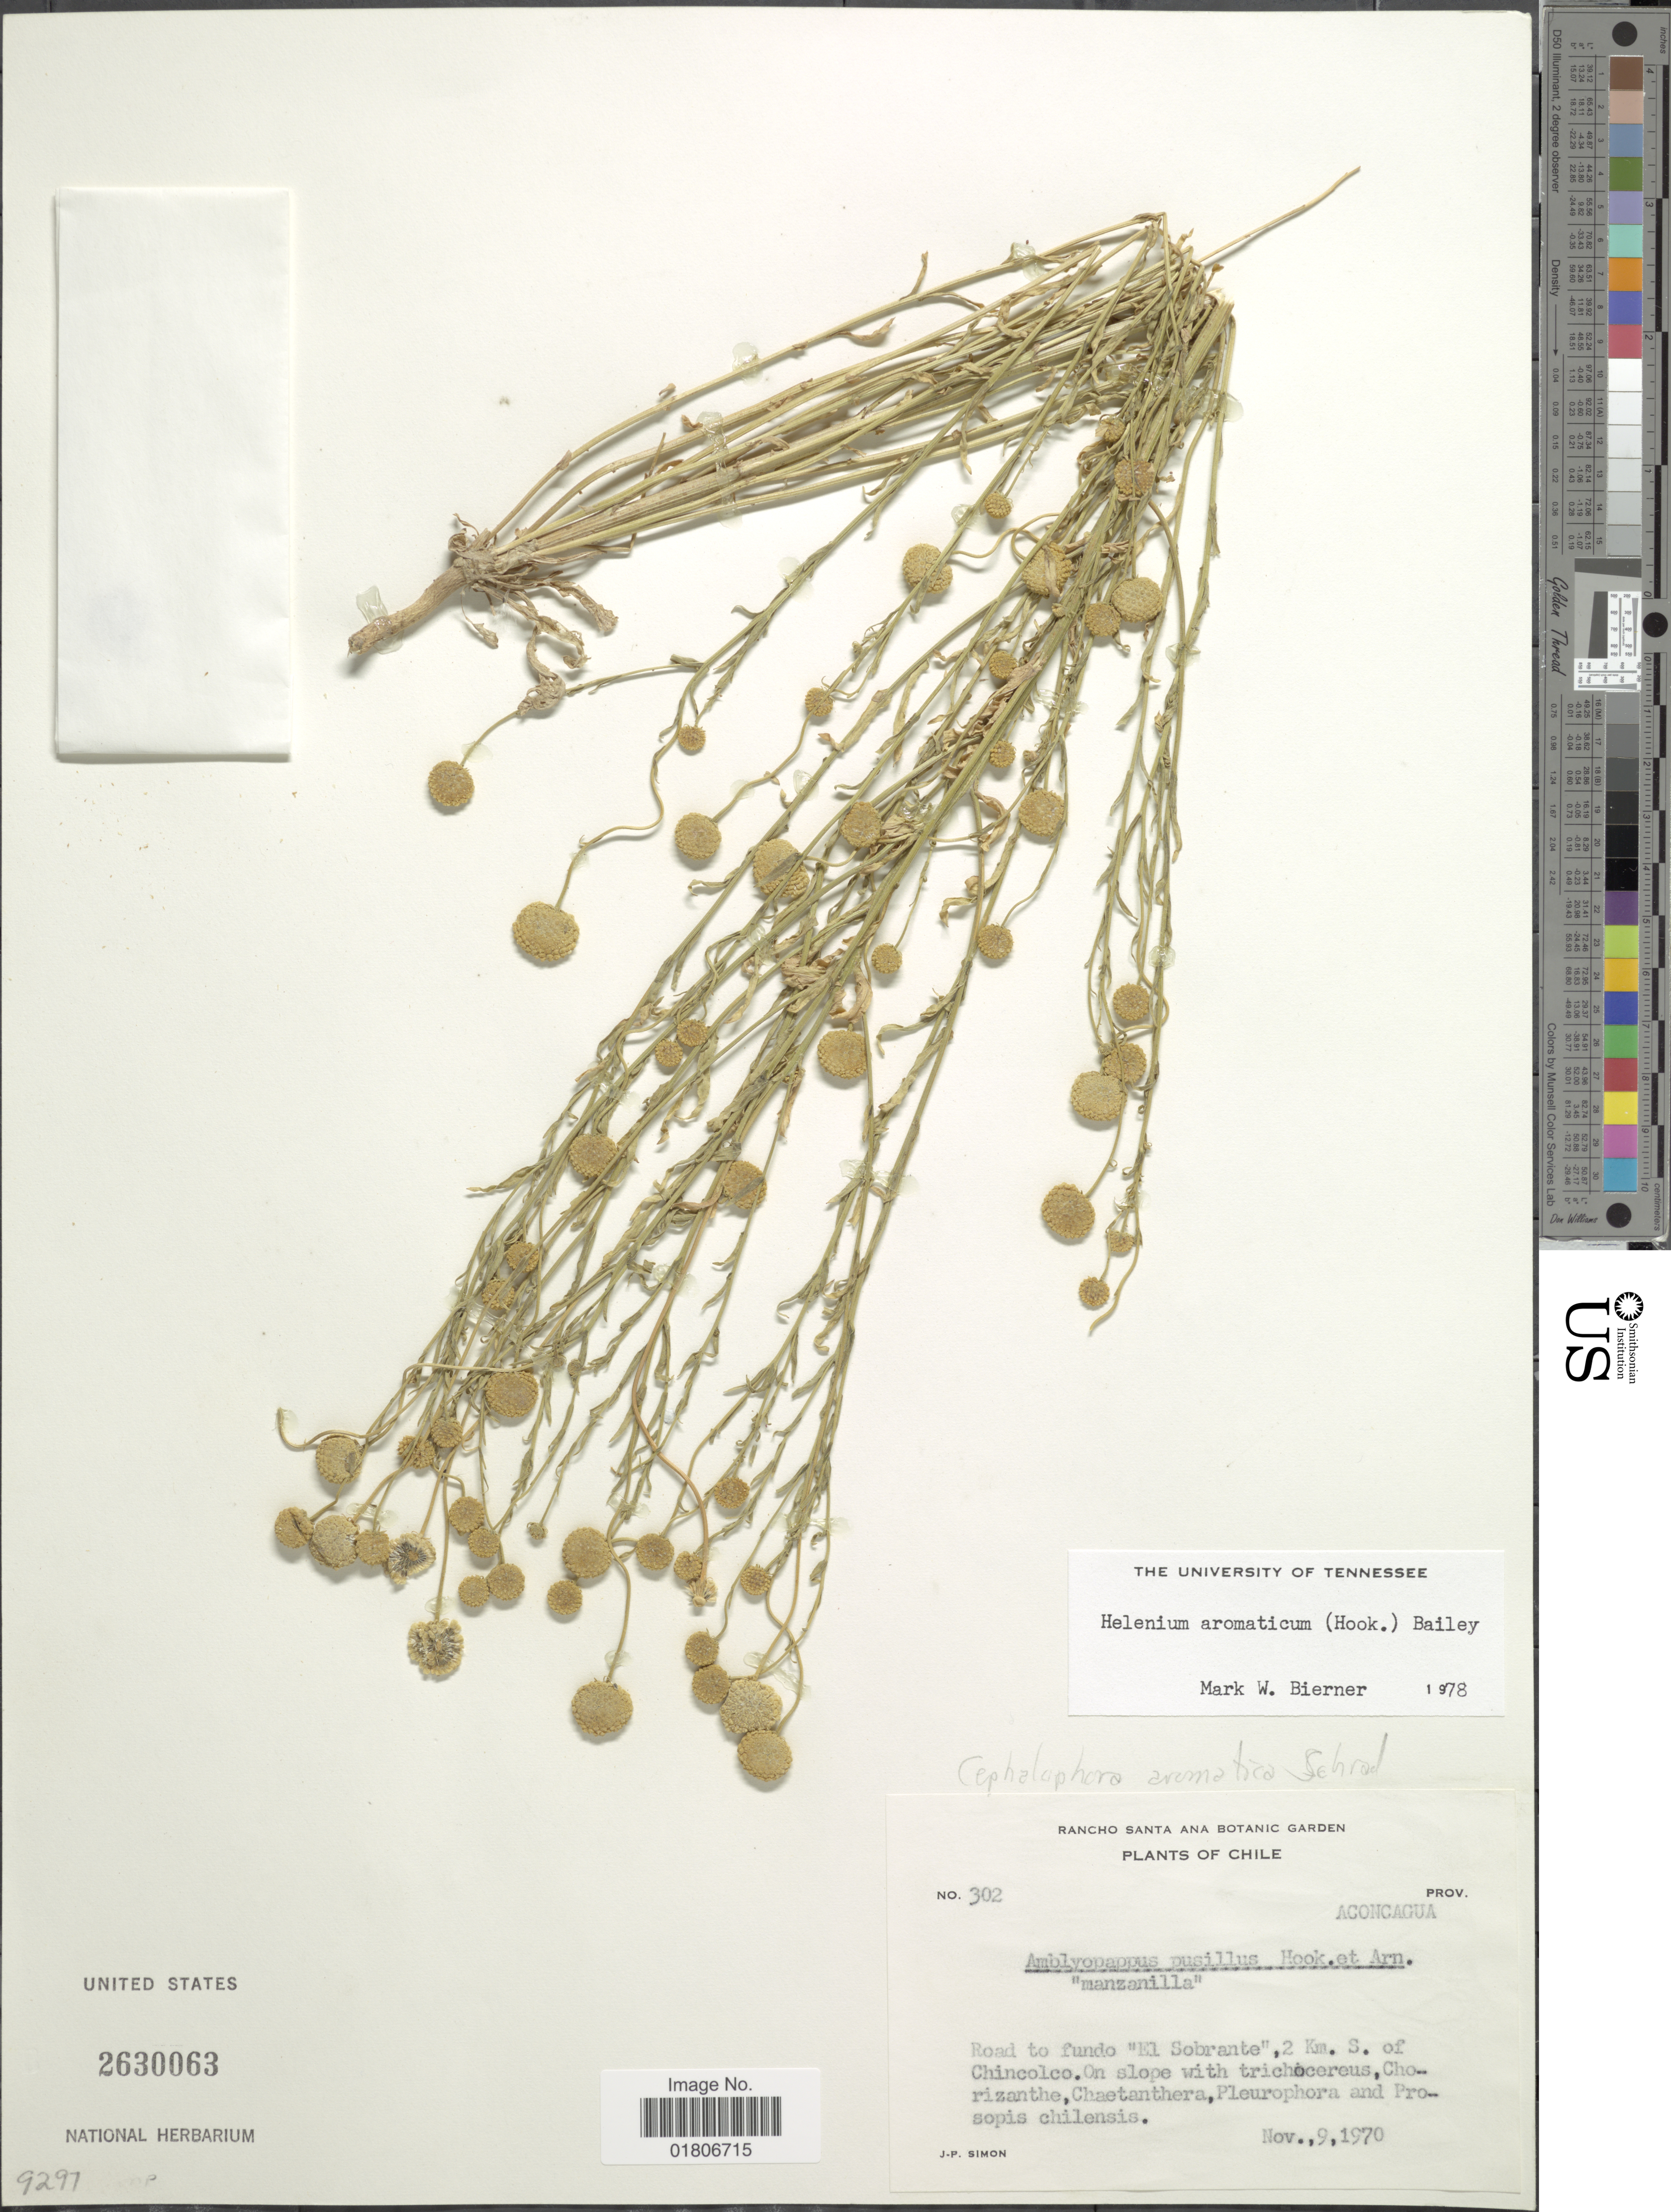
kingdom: Plantae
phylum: Tracheophyta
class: Magnoliopsida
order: Asterales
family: Asteraceae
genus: Helenium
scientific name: Helenium aromaticum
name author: (Hook.) L.H. Bailey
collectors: J.-P. Simon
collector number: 302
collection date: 1970-11-09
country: Chile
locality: Prov. Aconcagua. Road to fundo "El Sobrante", 2 Km. S. of Chincolco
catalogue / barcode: US 2630063